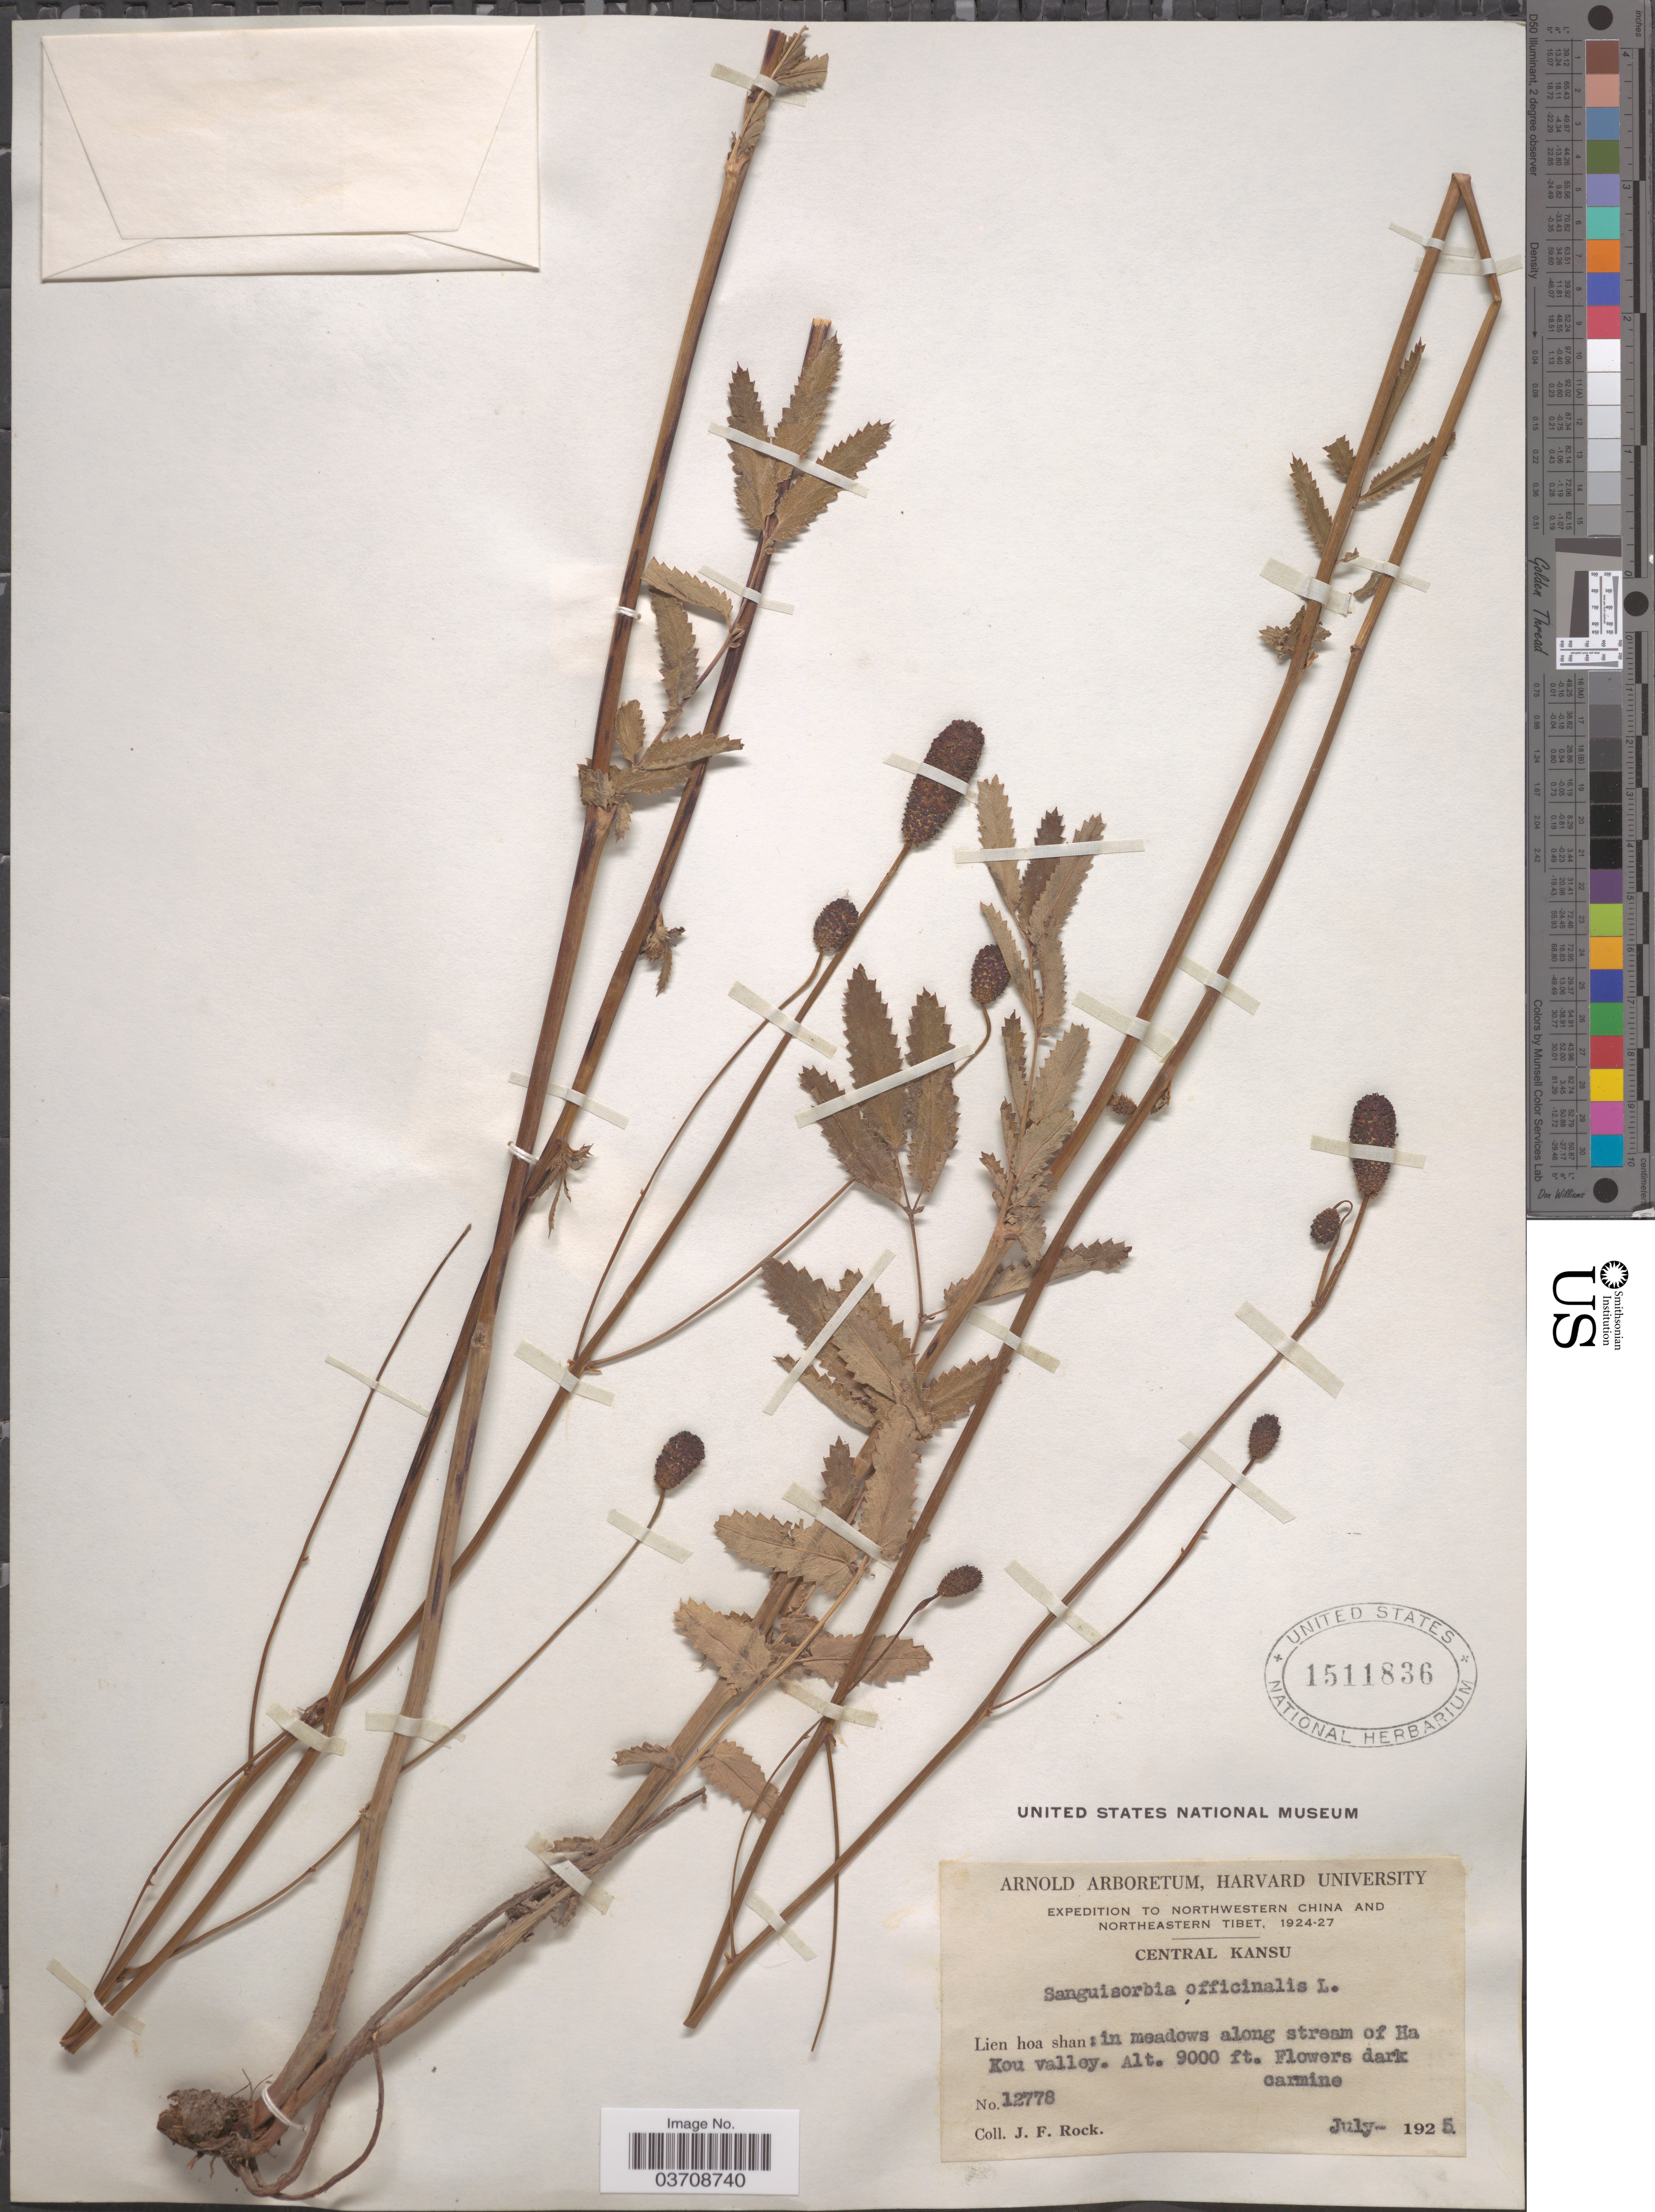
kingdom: Plantae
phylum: Tracheophyta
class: Magnoliopsida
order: Rosales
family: Rosaceae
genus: Sanguisorba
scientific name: Sanguisorba officinalis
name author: L.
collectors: J. Rock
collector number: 12778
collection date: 1925-07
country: China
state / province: Gansu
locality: Northwestern China, Central Kansu. Lien hoa shan: in meadows along stream of Ha Kou valley.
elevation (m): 2743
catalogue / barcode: US 1511836